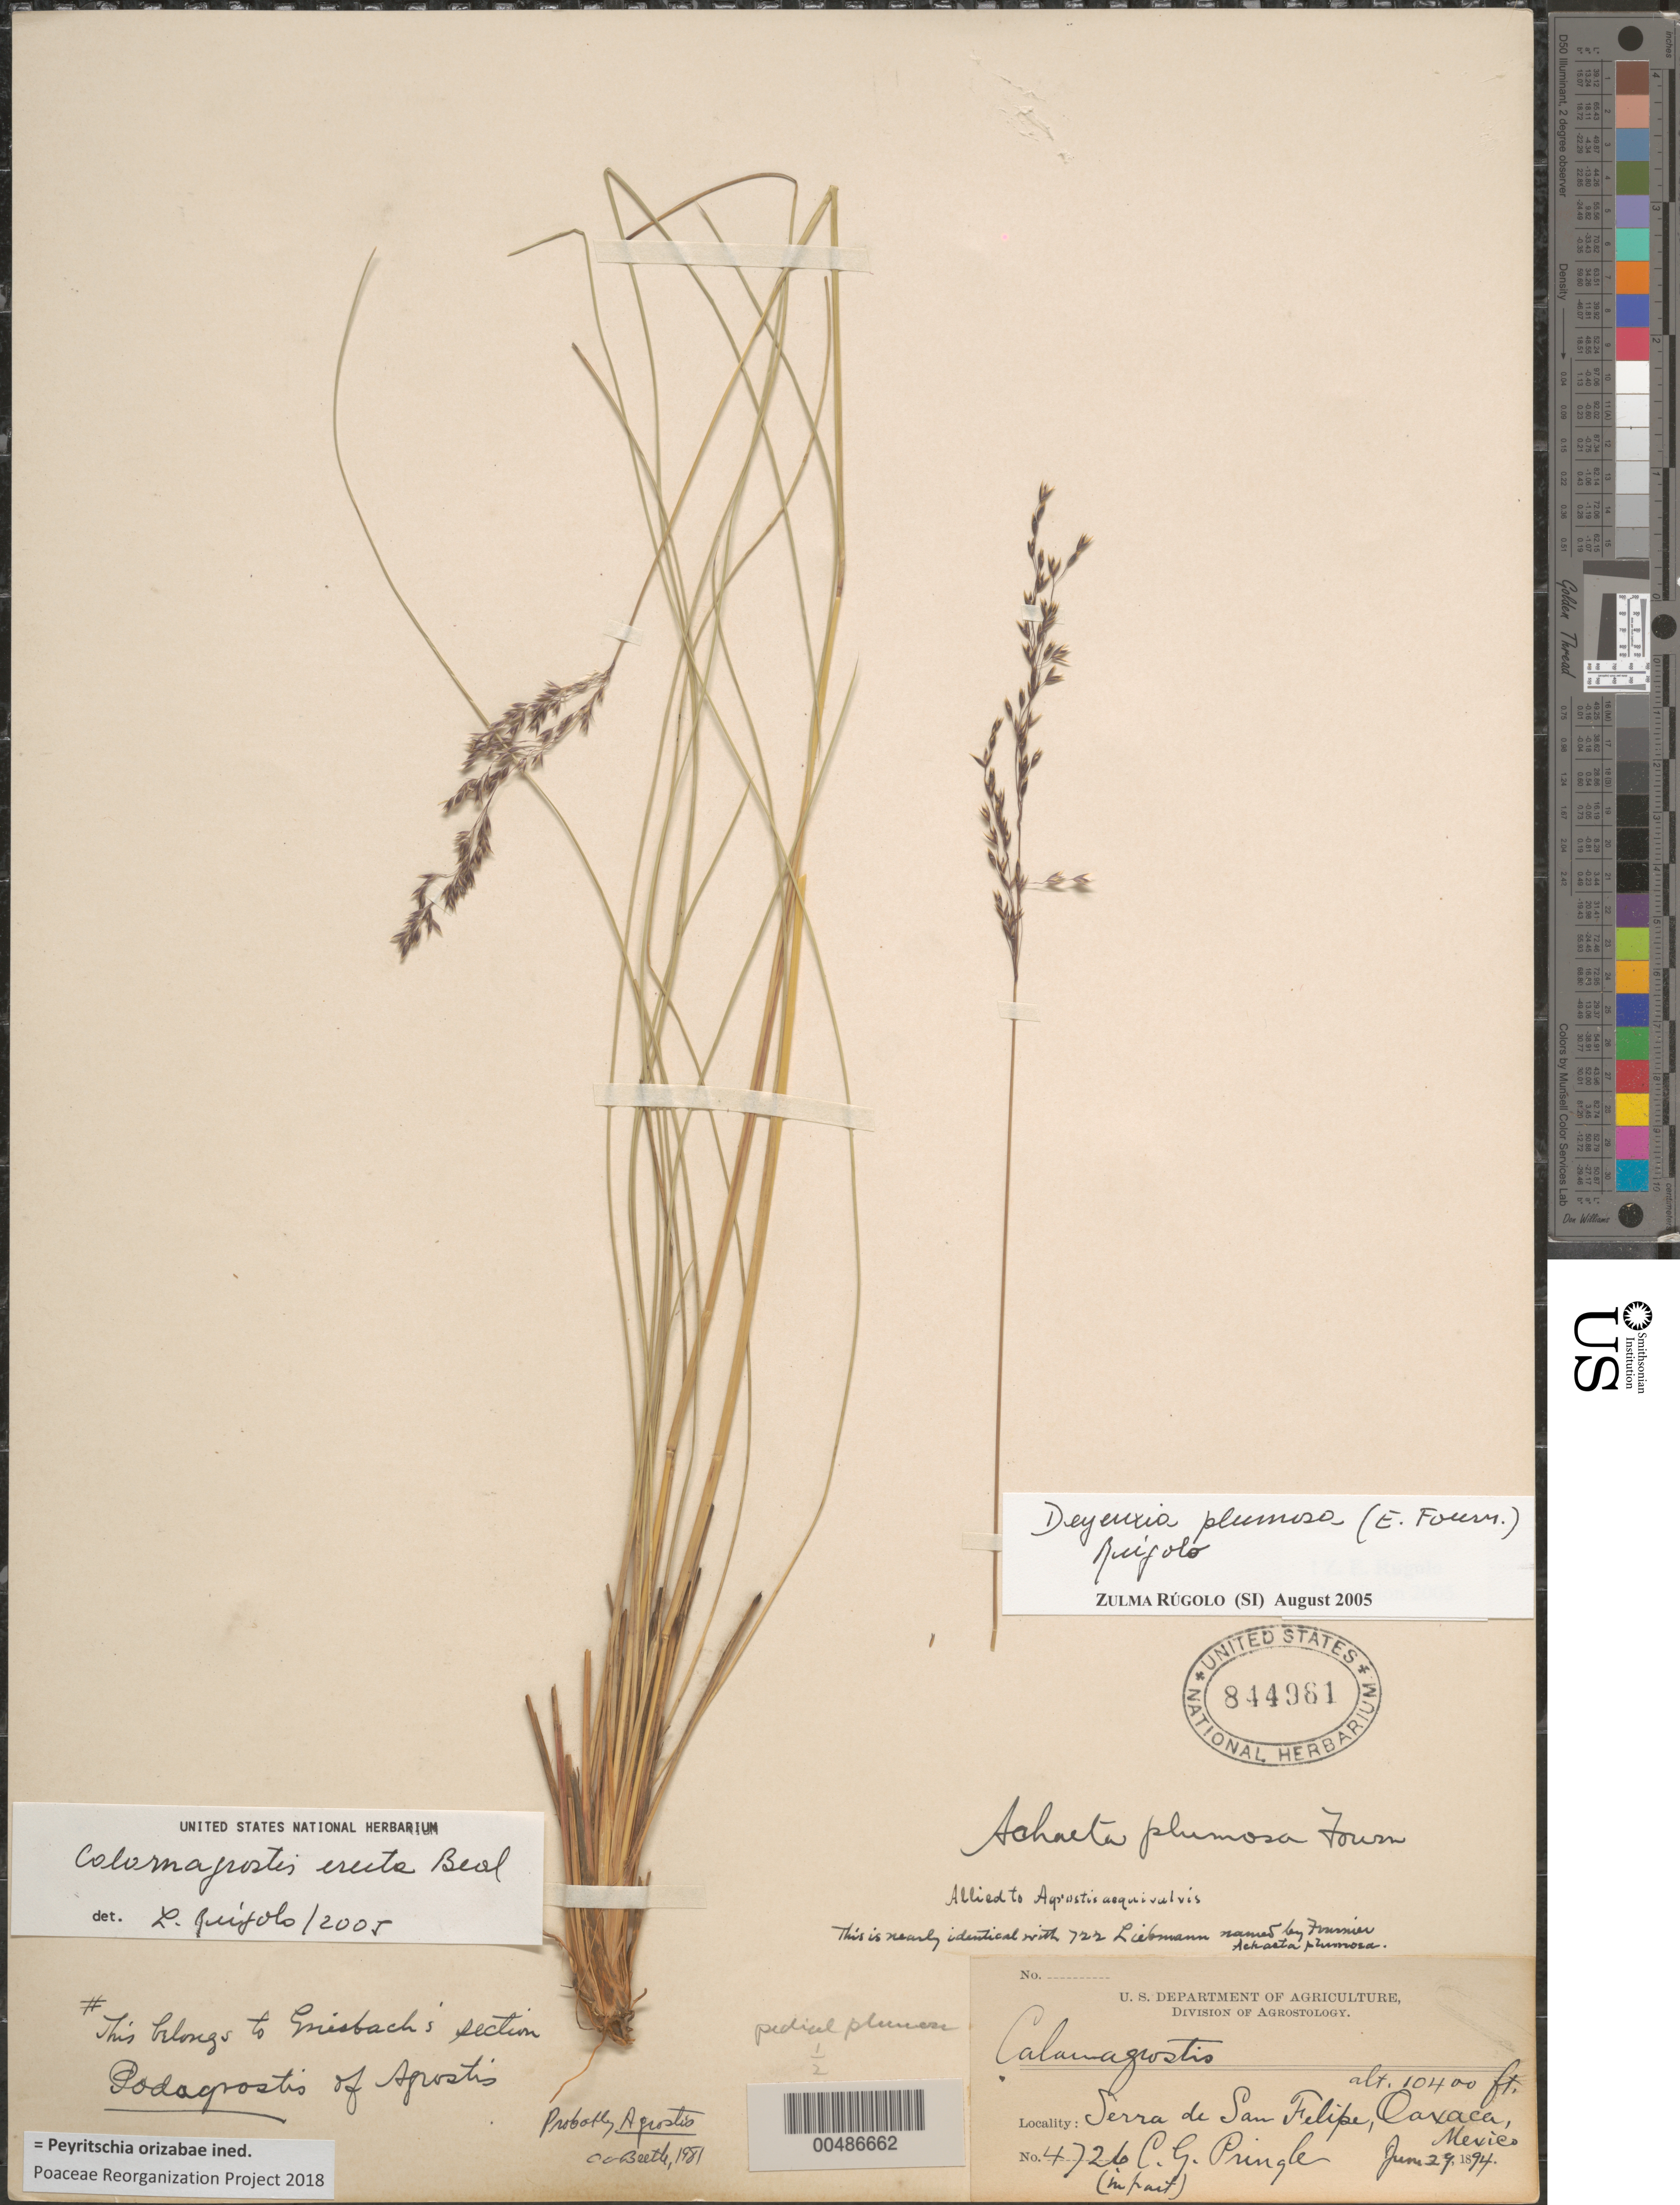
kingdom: Plantae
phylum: Tracheophyta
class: Liliopsida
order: Poales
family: Poaceae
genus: Peyritschia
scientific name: Peyritschia orizabae ined.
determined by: Poaceae Reorganization Project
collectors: C. G. Pringle et al.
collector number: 4726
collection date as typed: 29 Jun 1894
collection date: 1894-06-29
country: Mexico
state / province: Oaxaca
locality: Serra de San Felipe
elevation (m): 3170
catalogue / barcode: US 844961